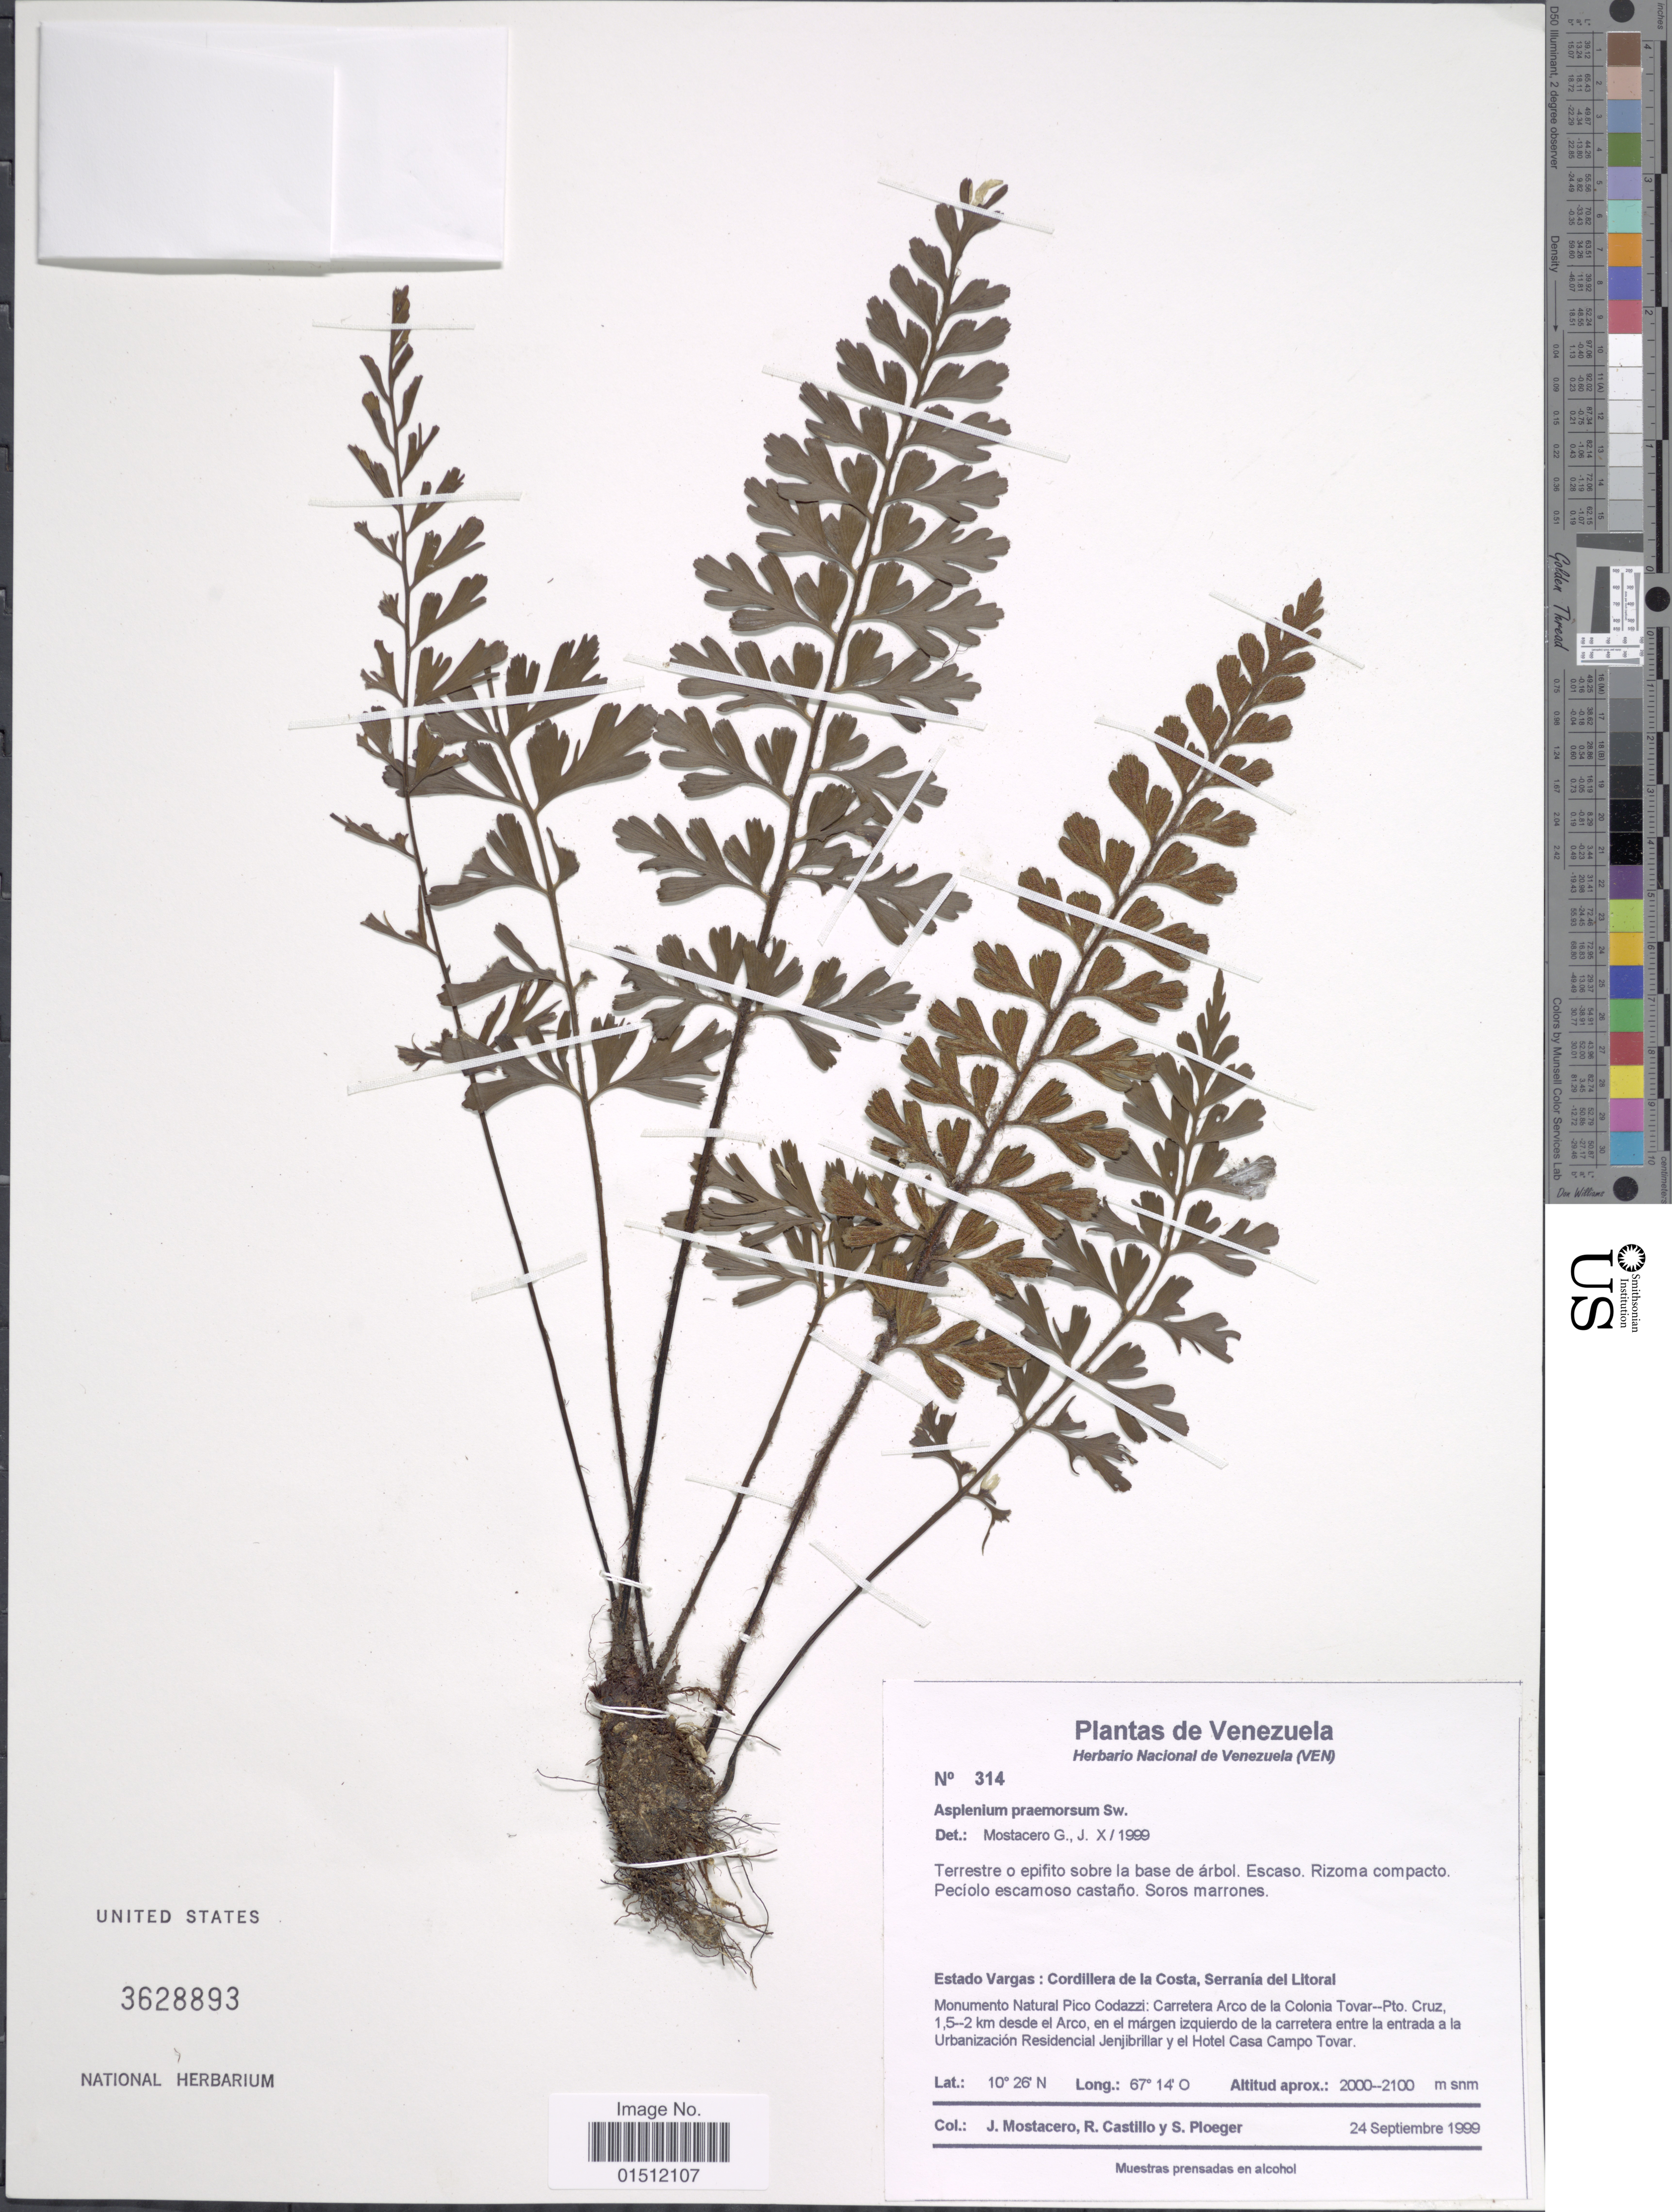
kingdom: Plantae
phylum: Tracheophyta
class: Polypodiopsida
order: Polypodiales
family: Aspleniaceae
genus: Asplenium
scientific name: Asplenium praemorsum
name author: Sw.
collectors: J. Mostacero, R. Castillo & S. Ploeger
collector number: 314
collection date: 1999-09-24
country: Venezuela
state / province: Vargas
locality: Estado Vargas: Cordillera de la Costa, Serrania del Litoral. Monumento Natural Pico Codazzi:Carretera Arco de la Colonia Tovar--Pto. Cruz, 1,5--2 km desde el Arco, en el margan izquierdo de la carretera entre la entrada a la Urbanizacion Residental Jenjibrillar y el Hotel Casa Campo Tovar.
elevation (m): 2000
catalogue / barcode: US 3628893